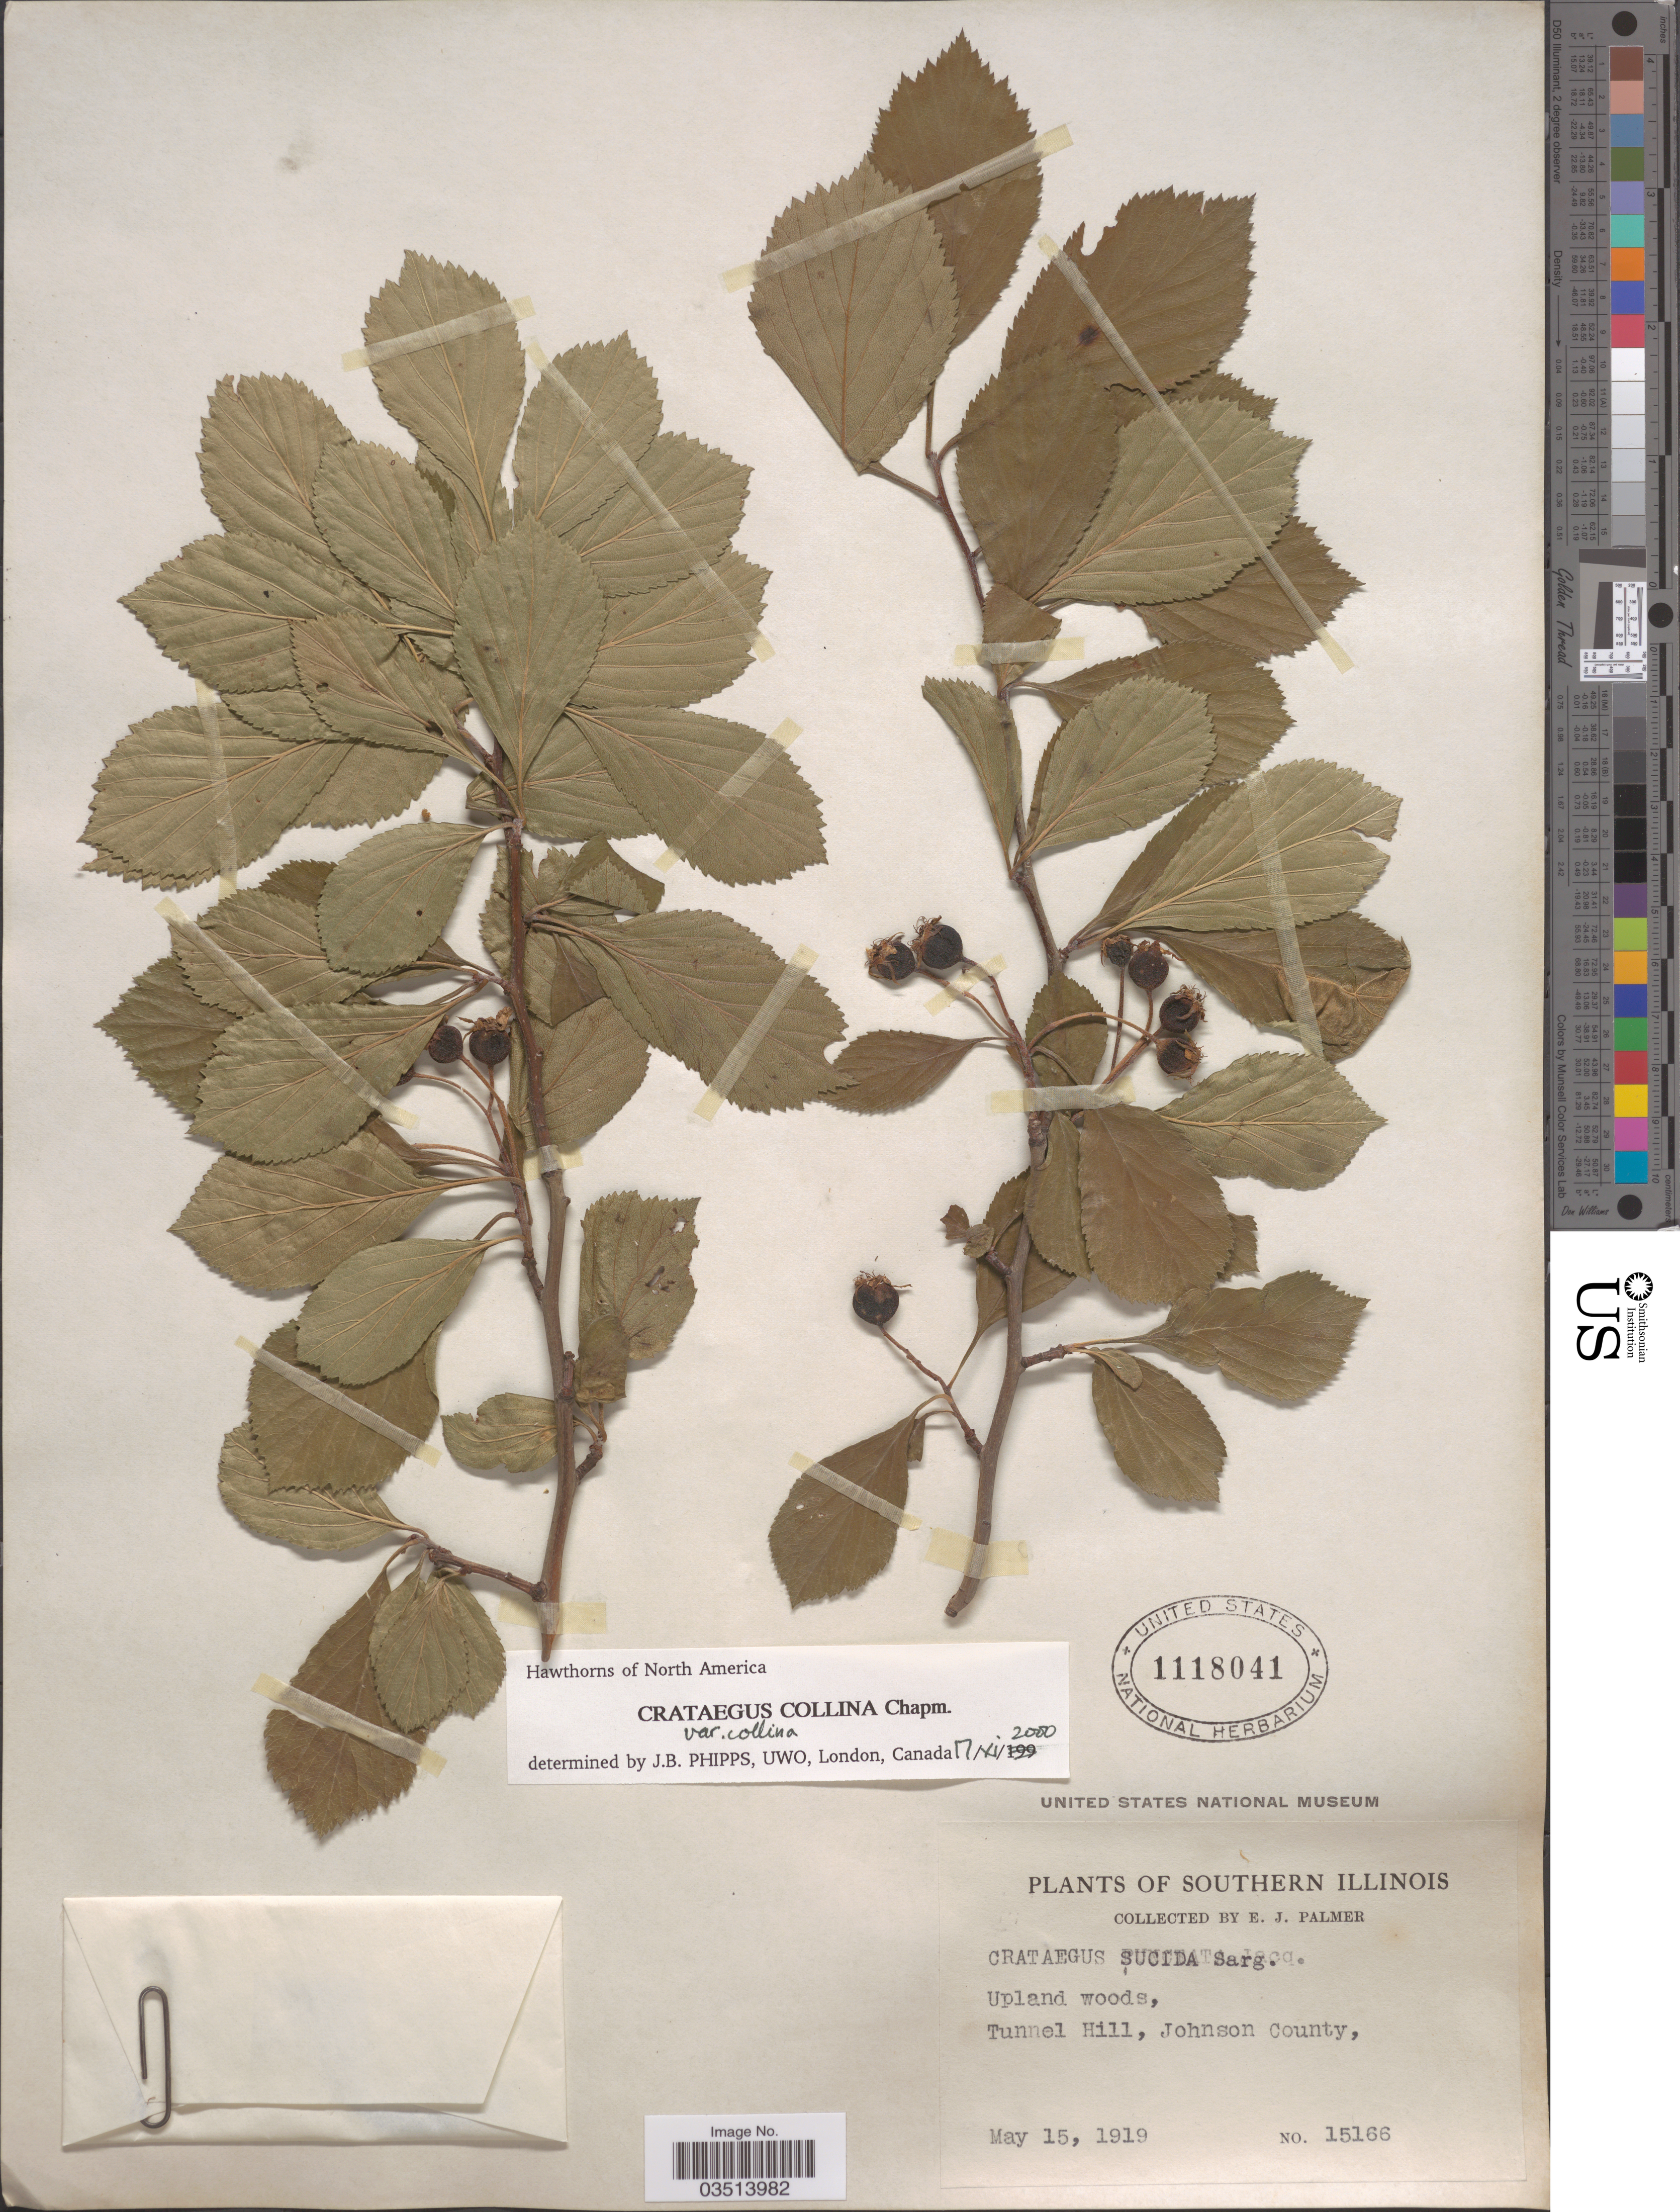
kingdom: Plantae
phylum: Tracheophyta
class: Magnoliopsida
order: Rosales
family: Rosaceae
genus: Crataegus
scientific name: Crataegus collina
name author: Chapm.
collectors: E. J. Palmer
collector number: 15166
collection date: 1919-05-15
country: United States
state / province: Illinois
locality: Southern Illinois. Tunnel Hill, Johnson County.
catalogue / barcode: US 1118041